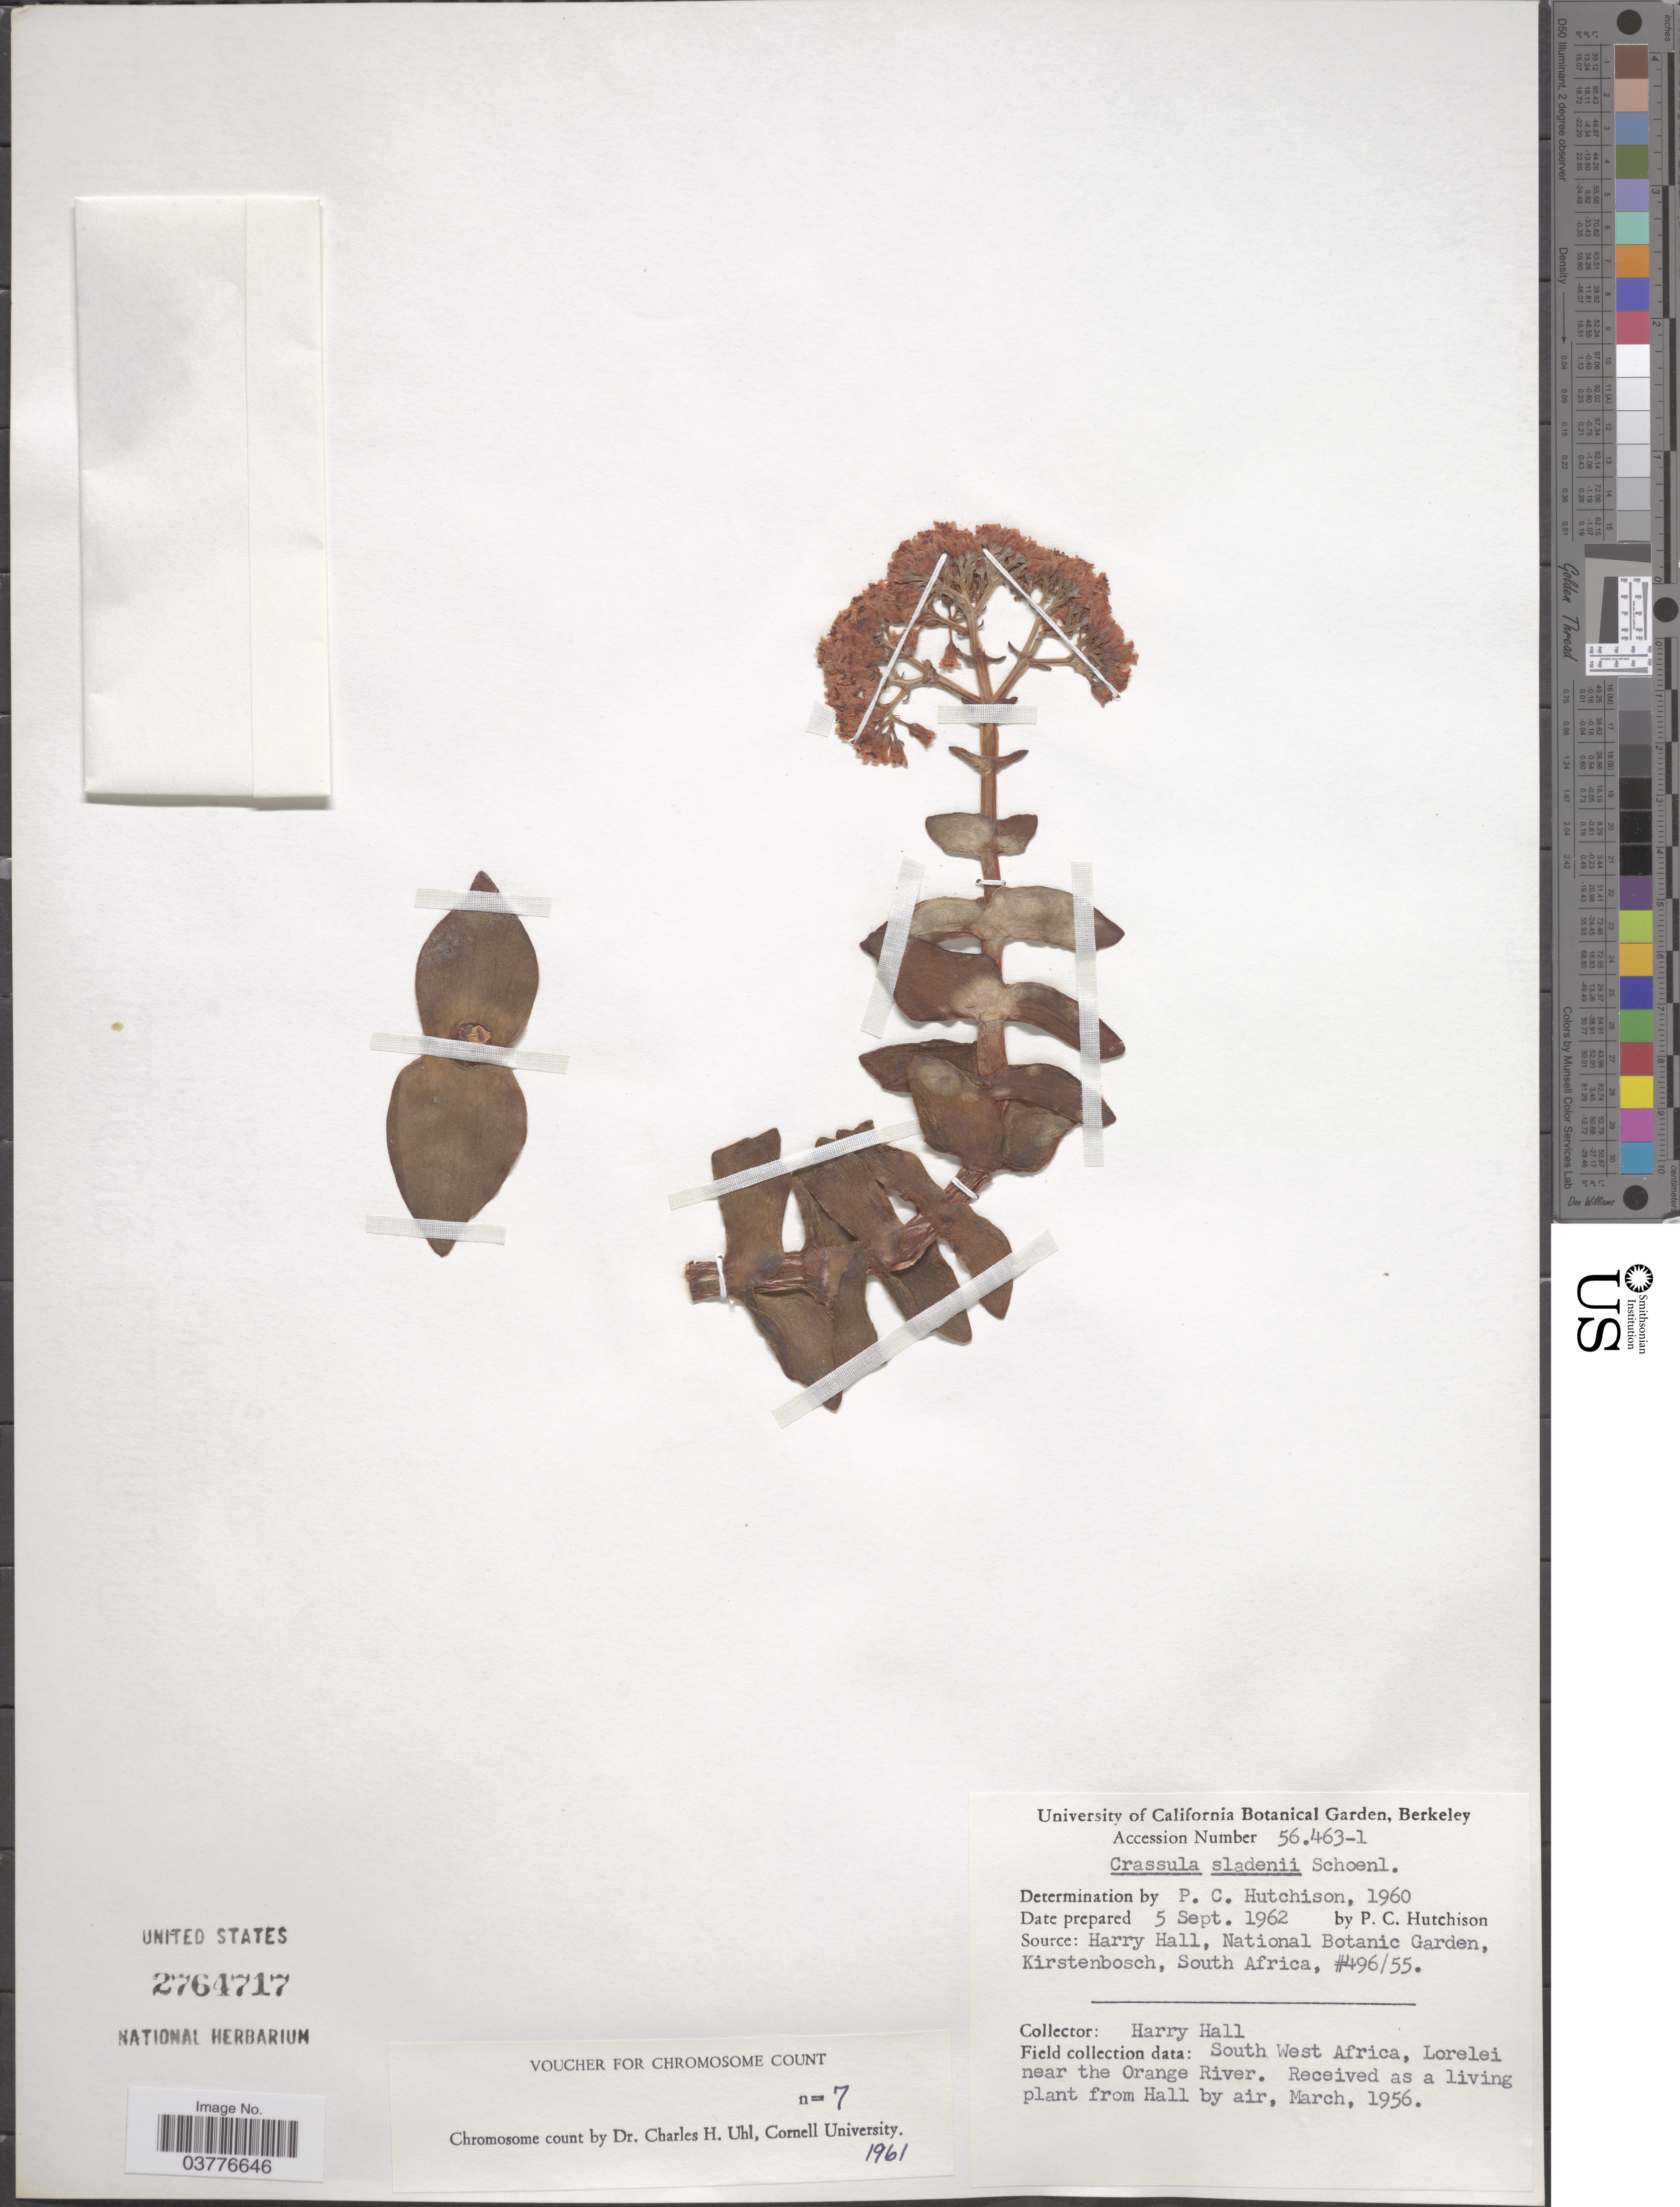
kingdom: Plantae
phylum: Tracheophyta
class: Magnoliopsida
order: Saxifragales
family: Crassulaceae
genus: Crassula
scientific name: Crassula sladenii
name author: Schönland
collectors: P. C. Hutchison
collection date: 1962-09-05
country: United States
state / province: California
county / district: Alameda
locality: University of California Botanical Garden, Berkeley.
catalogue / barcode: US 2764717